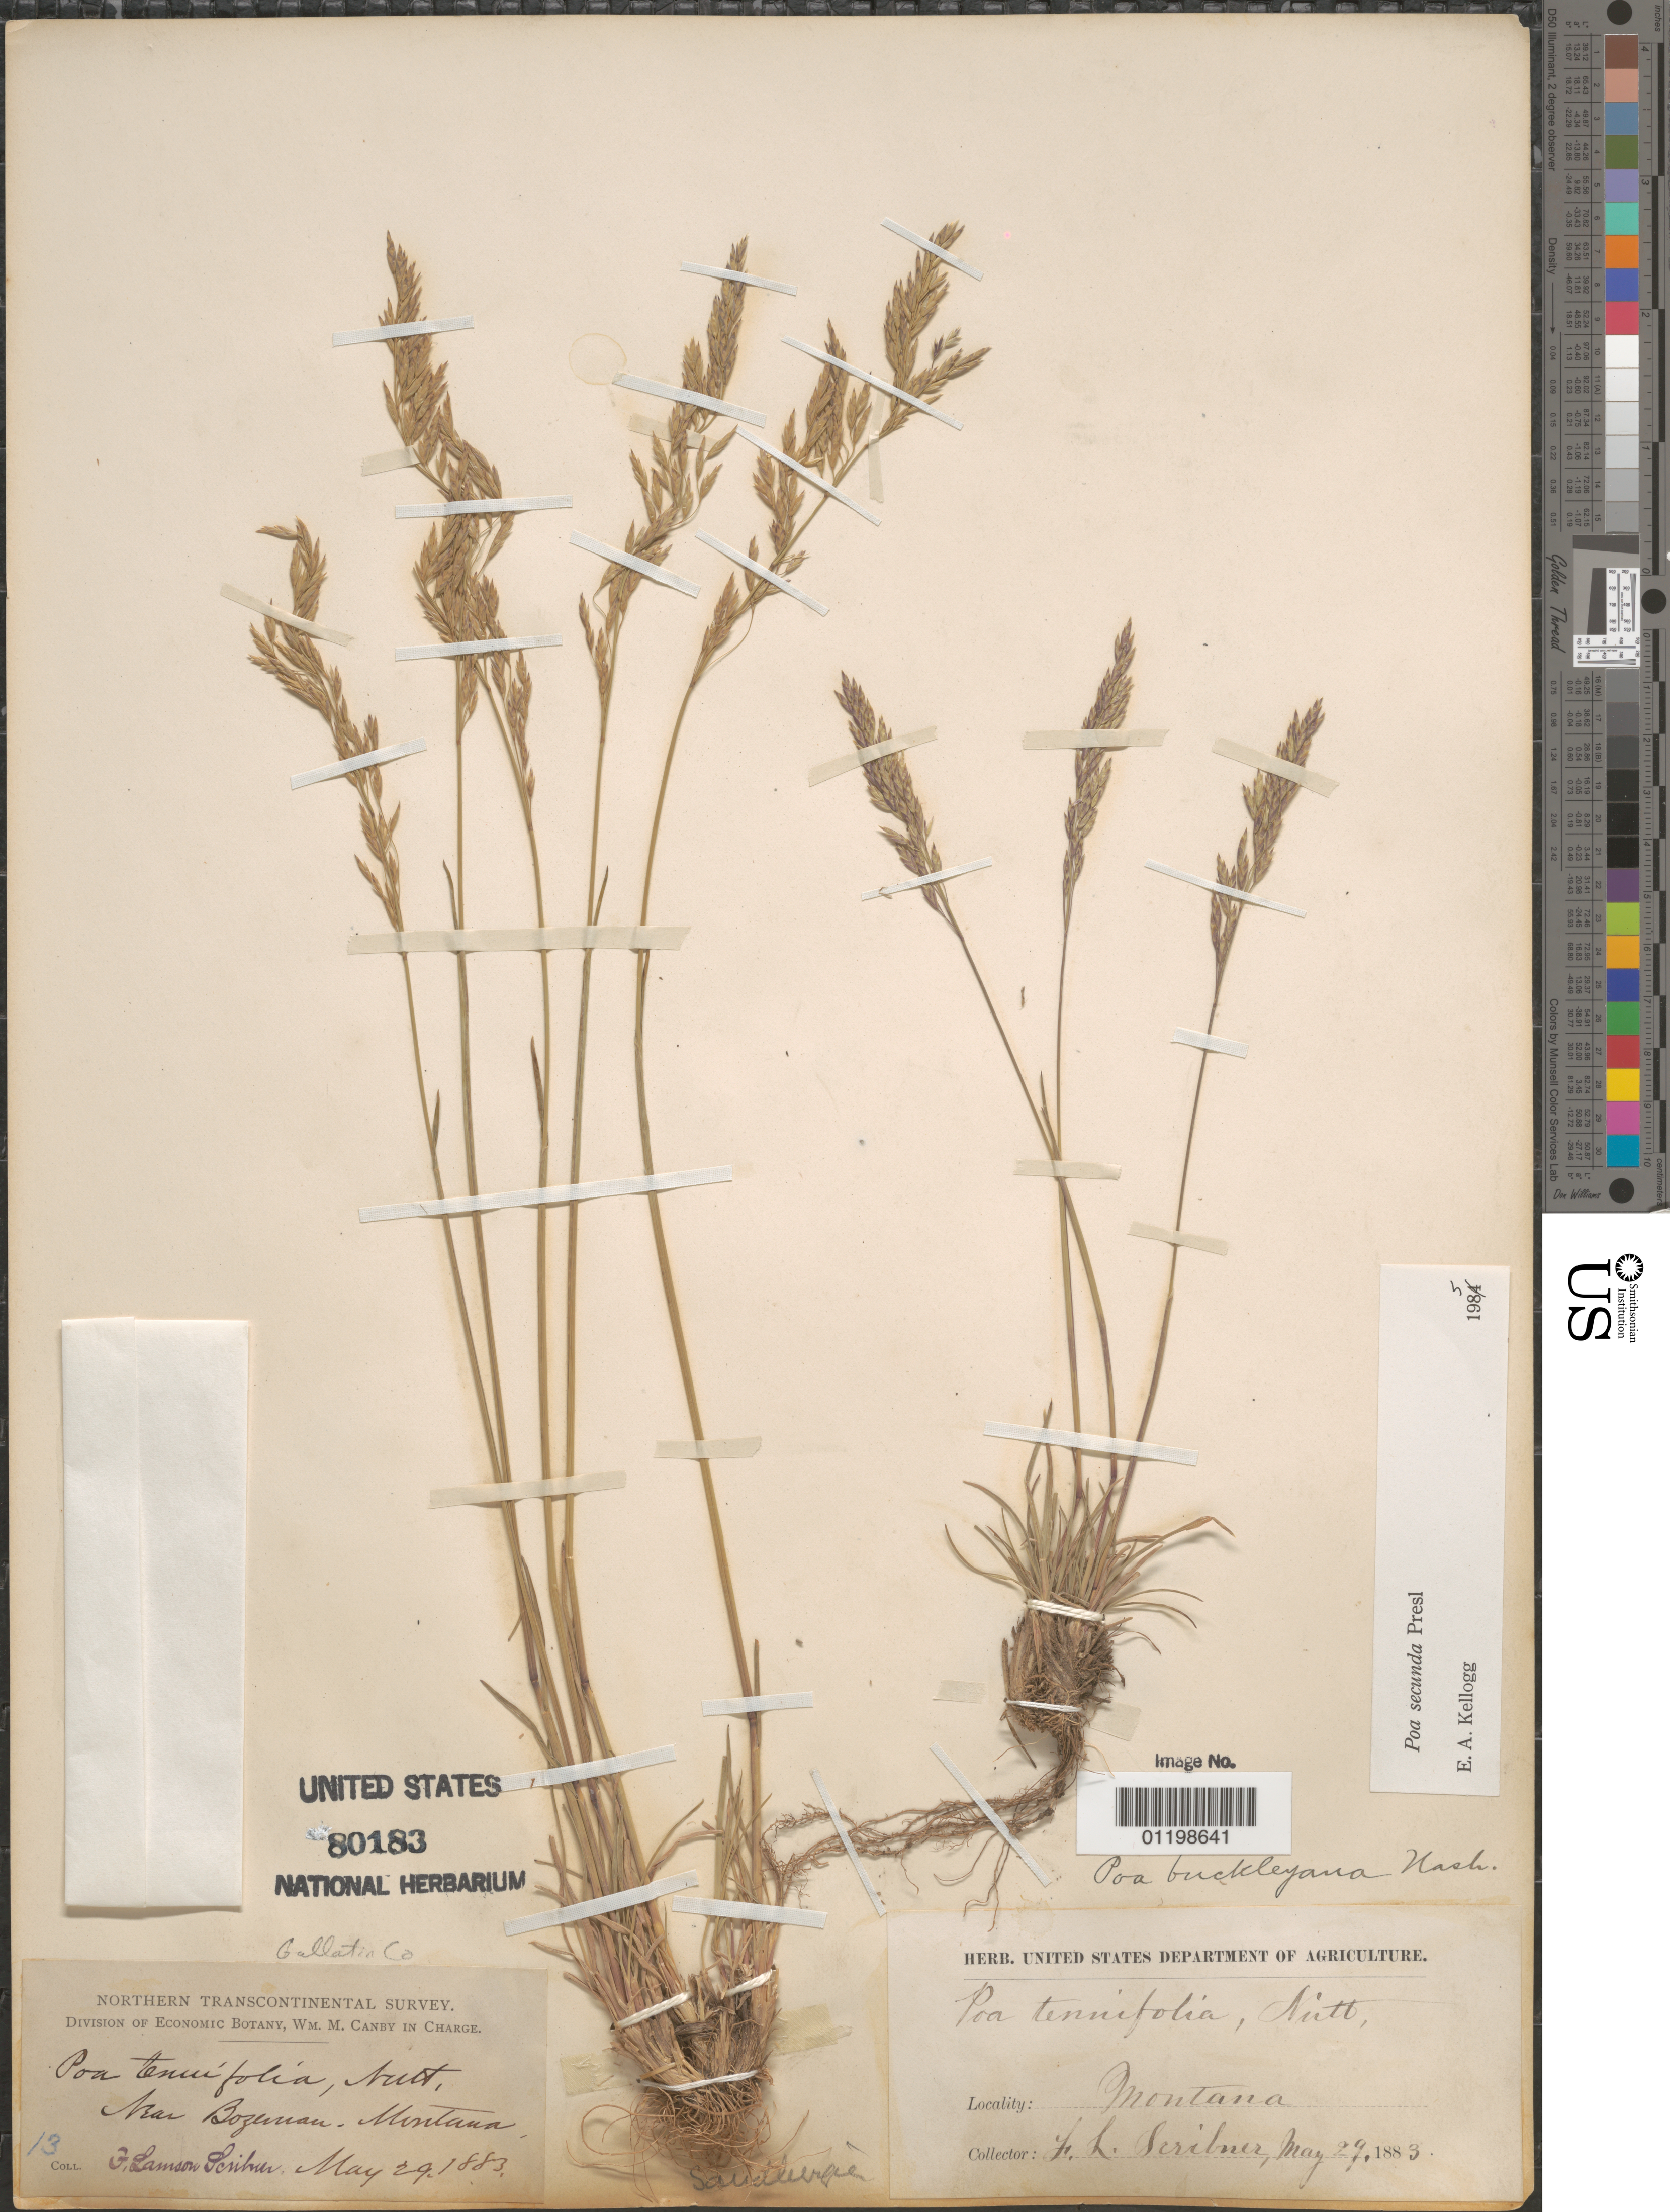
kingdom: Plantae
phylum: Tracheophyta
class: Liliopsida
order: Poales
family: Poaceae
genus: Poa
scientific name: Poa secunda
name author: J. Presl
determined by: Kellogg, E. A.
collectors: F. L. Scribner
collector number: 13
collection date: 1883-05-29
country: United States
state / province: Montana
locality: near Bozeman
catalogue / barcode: US 80183